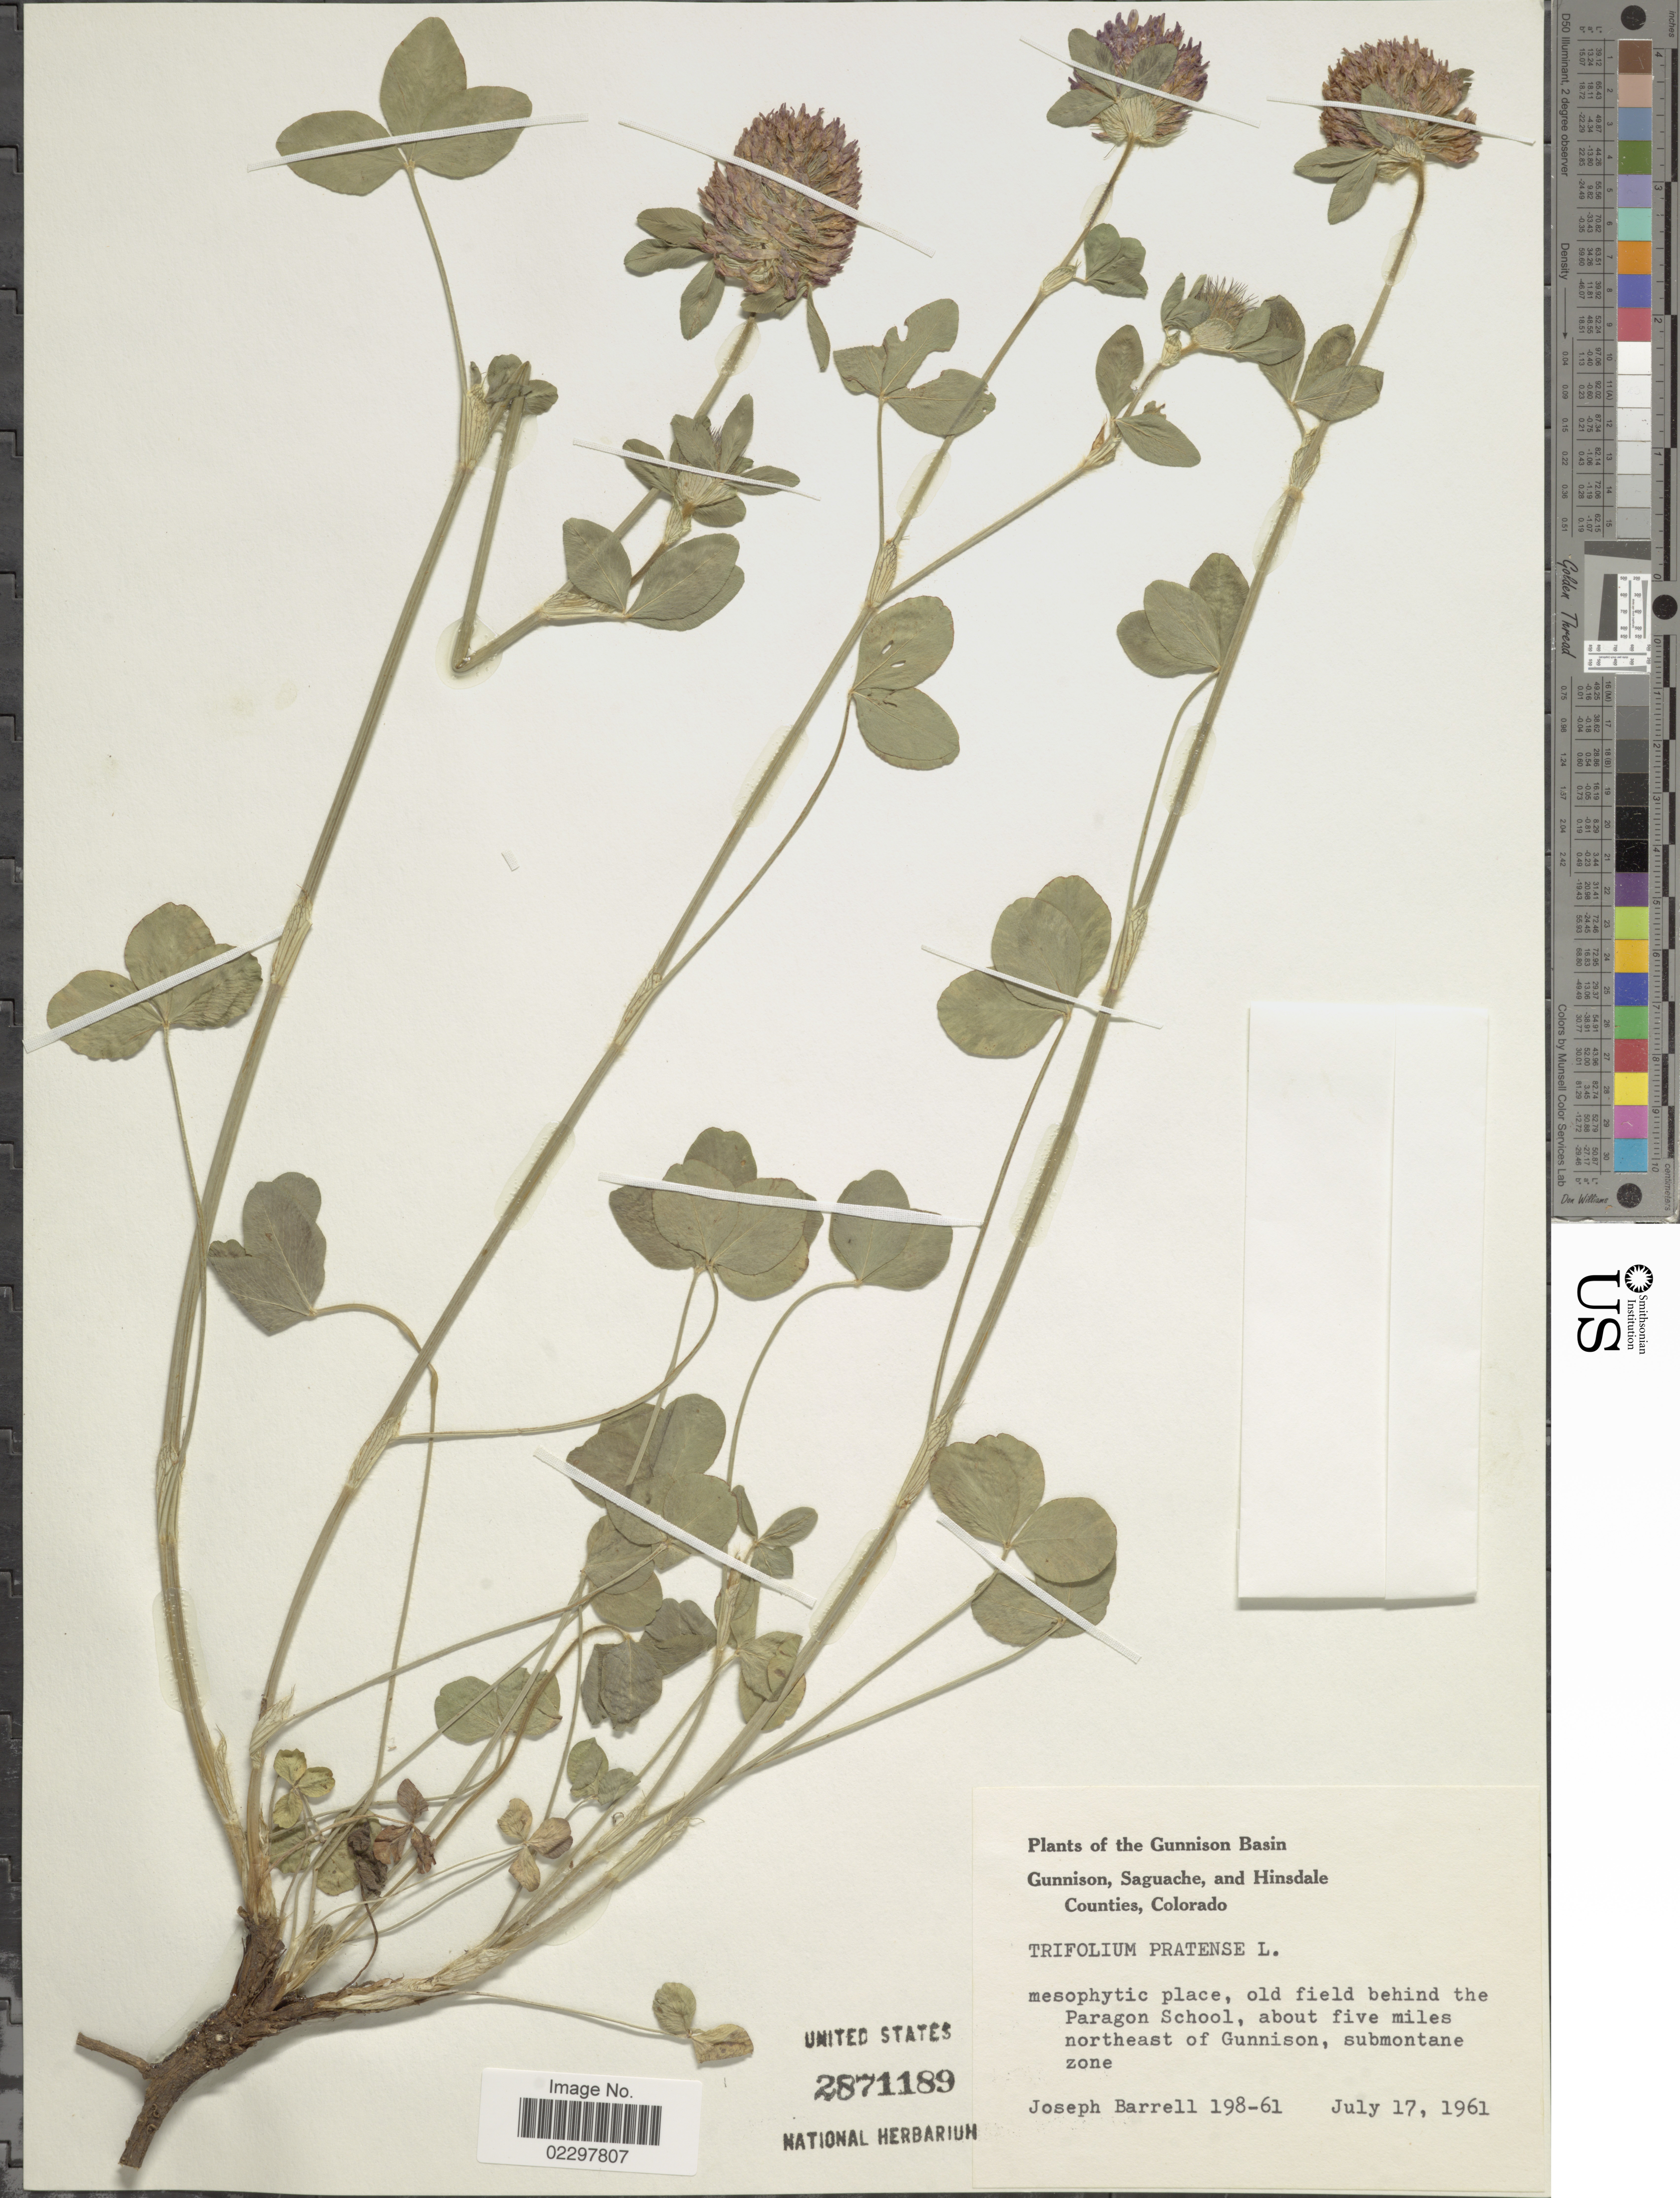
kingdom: Plantae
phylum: Tracheophyta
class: Magnoliopsida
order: Fabales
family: Fabaceae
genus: Trifolium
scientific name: Trifolium pratense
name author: L.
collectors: J. Barrell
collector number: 198-61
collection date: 1961-07-17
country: United States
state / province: Colorado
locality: The Gunnison Basin Gunnison, Saguache, and Hinsdale Counties, old field behind the Paragon School, about five miles northeast of Gunnison, submontane zone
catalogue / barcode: US 2871189